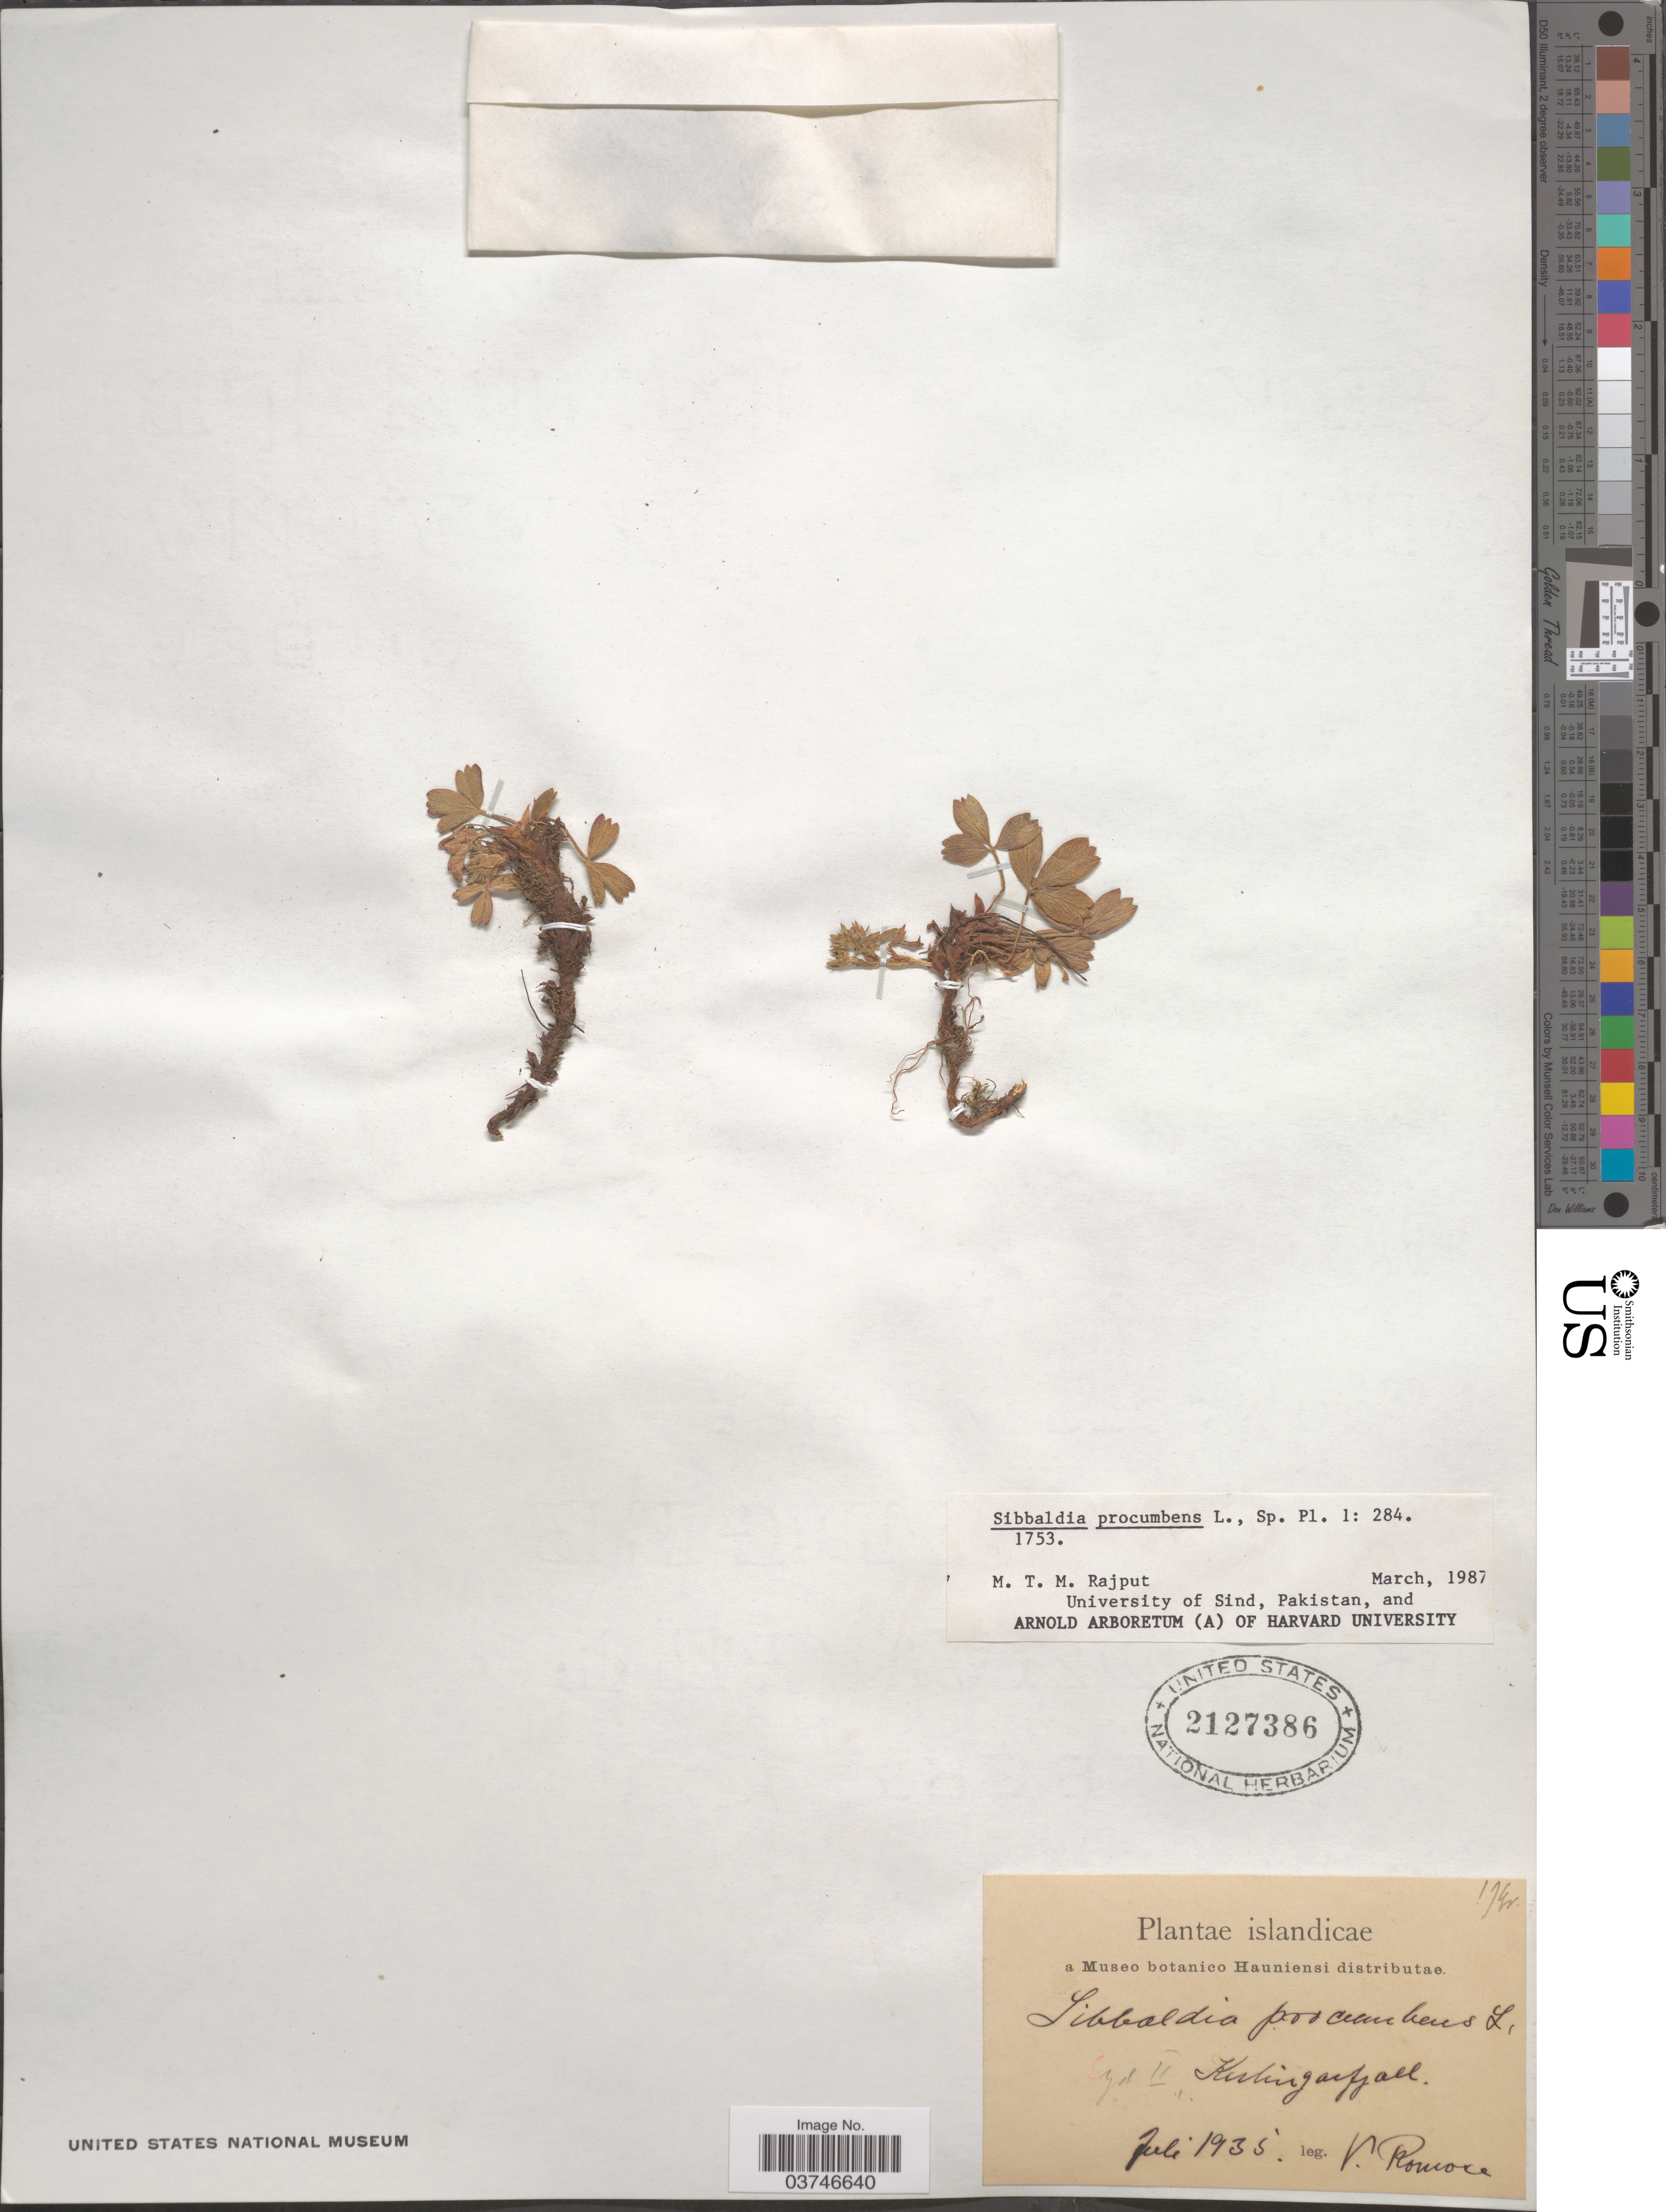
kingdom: Plantae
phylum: Tracheophyta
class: Magnoliopsida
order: Rosales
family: Rosaceae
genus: Sibbaldia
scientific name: Sibbaldia procumbens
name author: L.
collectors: V. Romose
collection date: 1935-07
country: Iceland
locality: Islandicæ. Kerlingarfjall.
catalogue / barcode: US 2127386